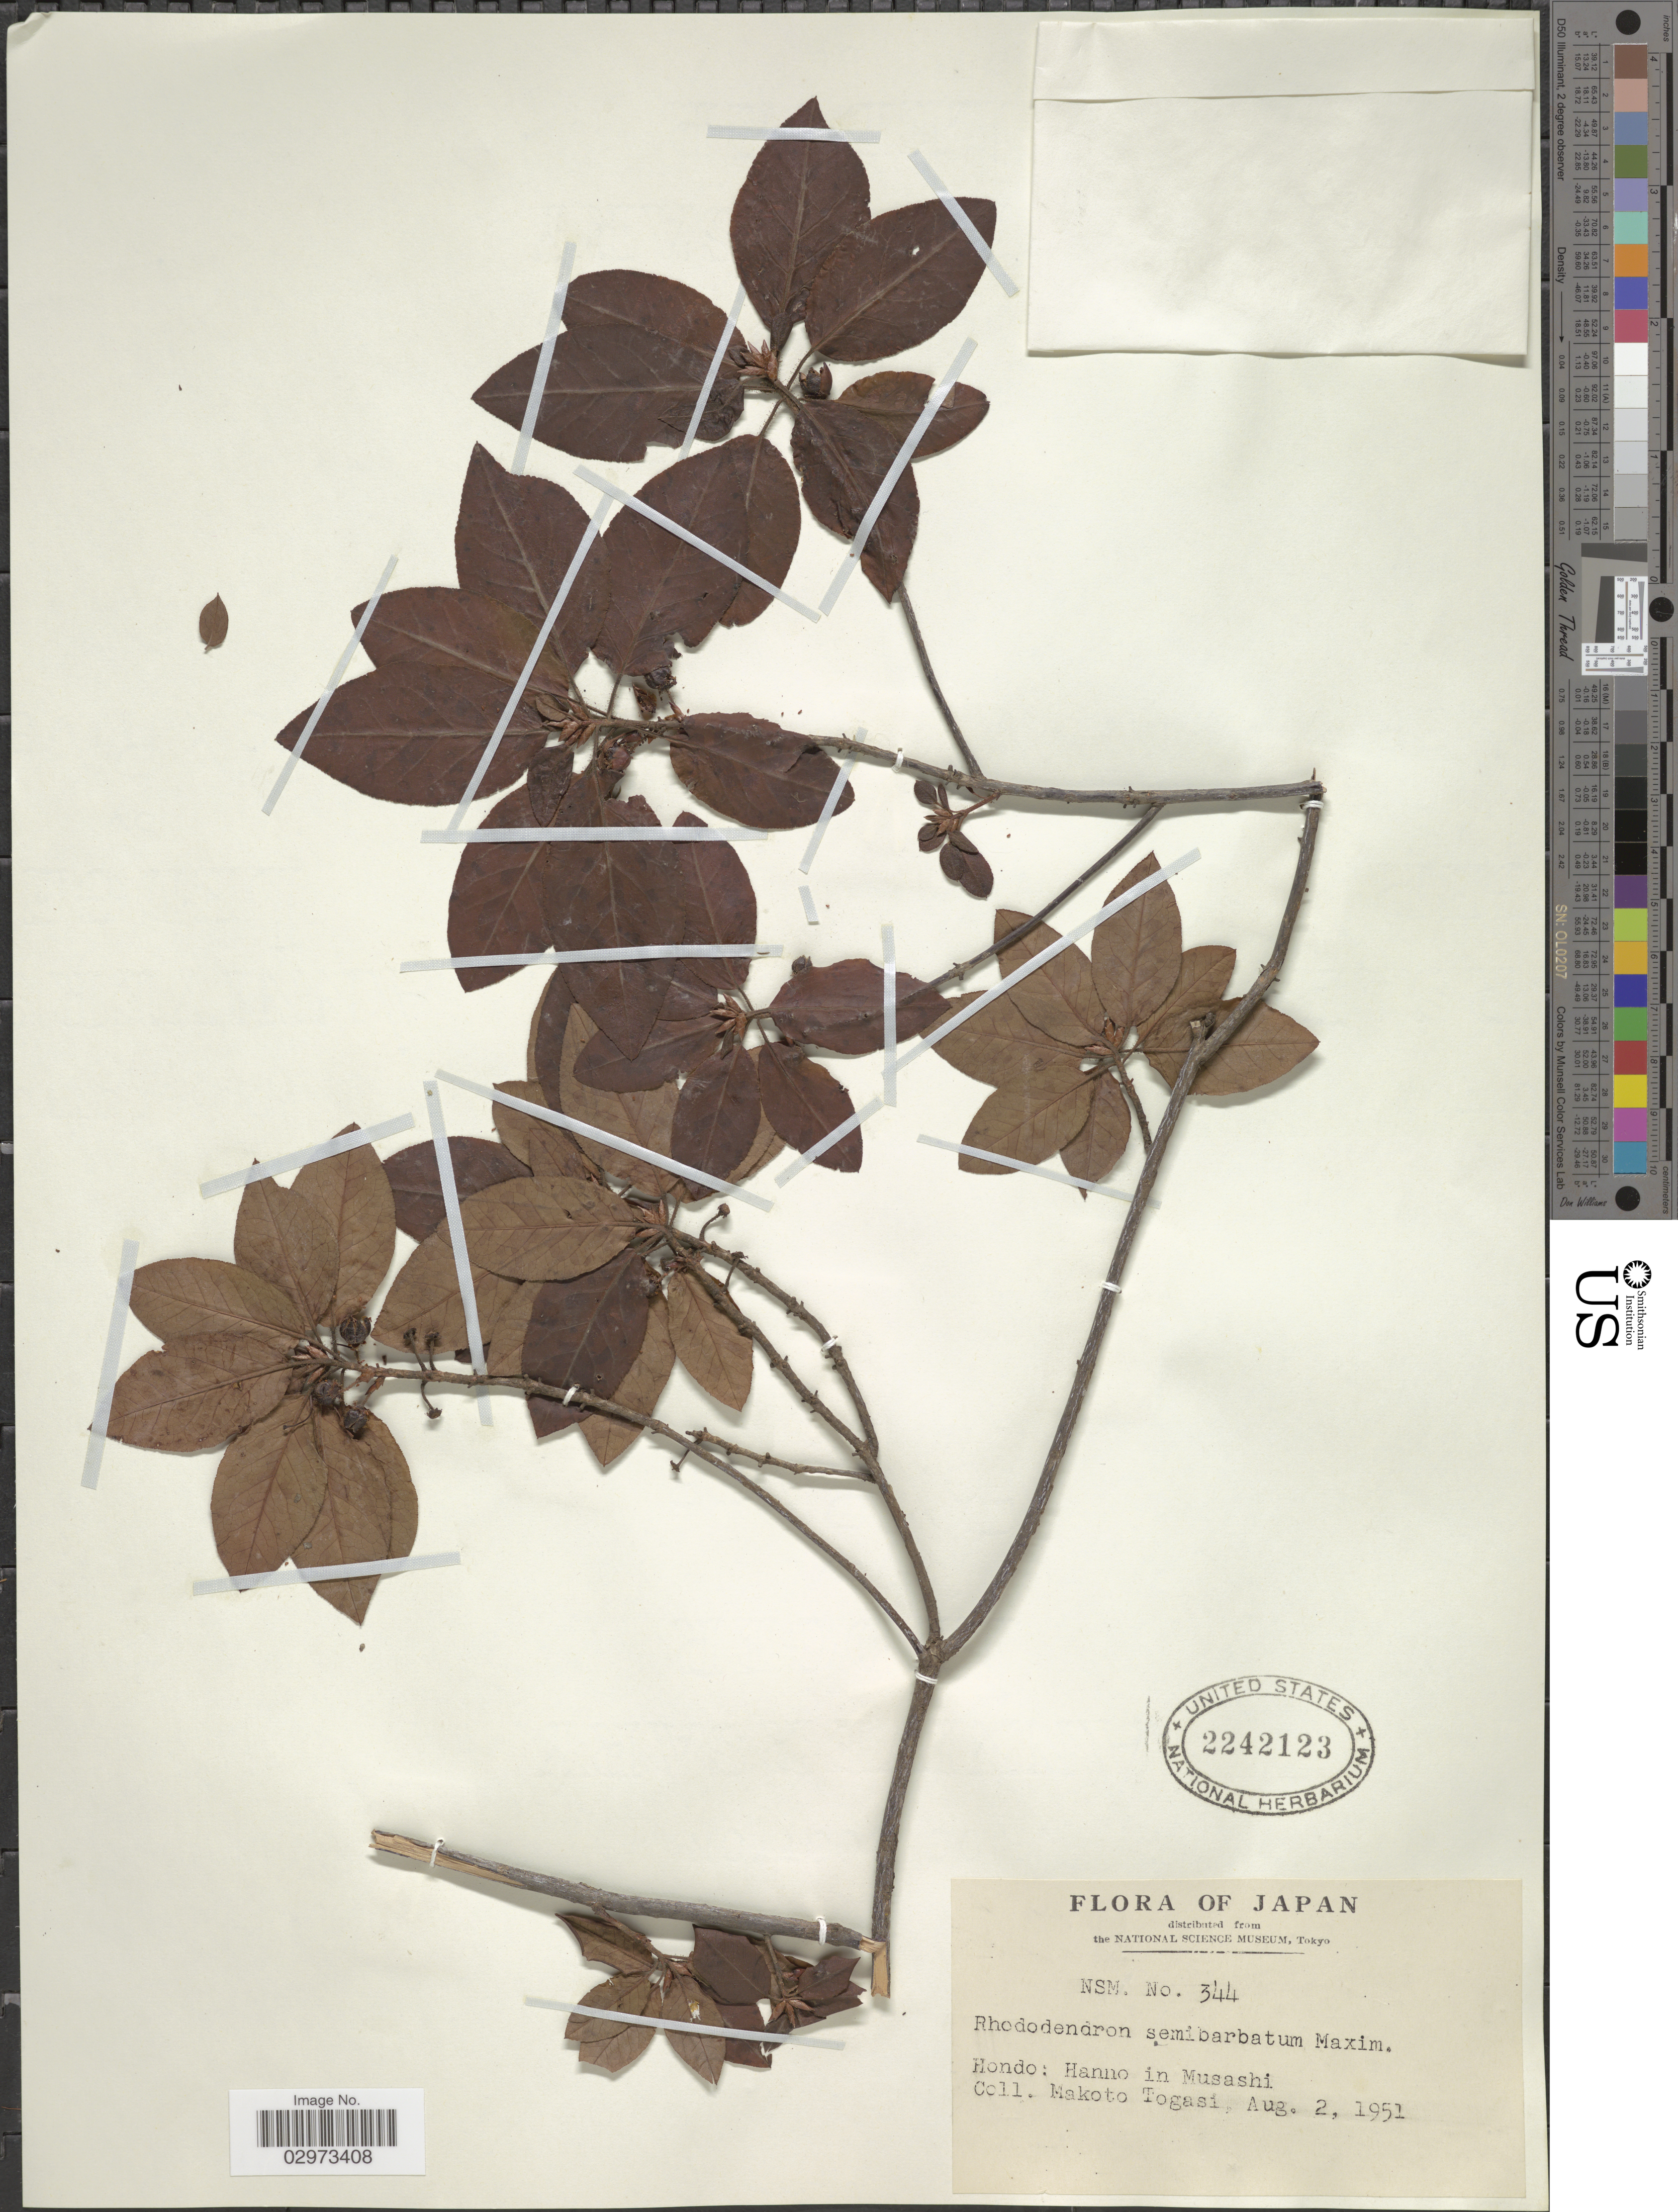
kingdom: Plantae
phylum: Tracheophyta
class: Magnoliopsida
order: Ericales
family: Ericaceae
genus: Rhododendron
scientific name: Rhododendron semibarbatum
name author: Maxim.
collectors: M. Togasi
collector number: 344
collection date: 1951-08-02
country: Japan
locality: Hondo: Hanno in Musashi.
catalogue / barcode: US 2242123